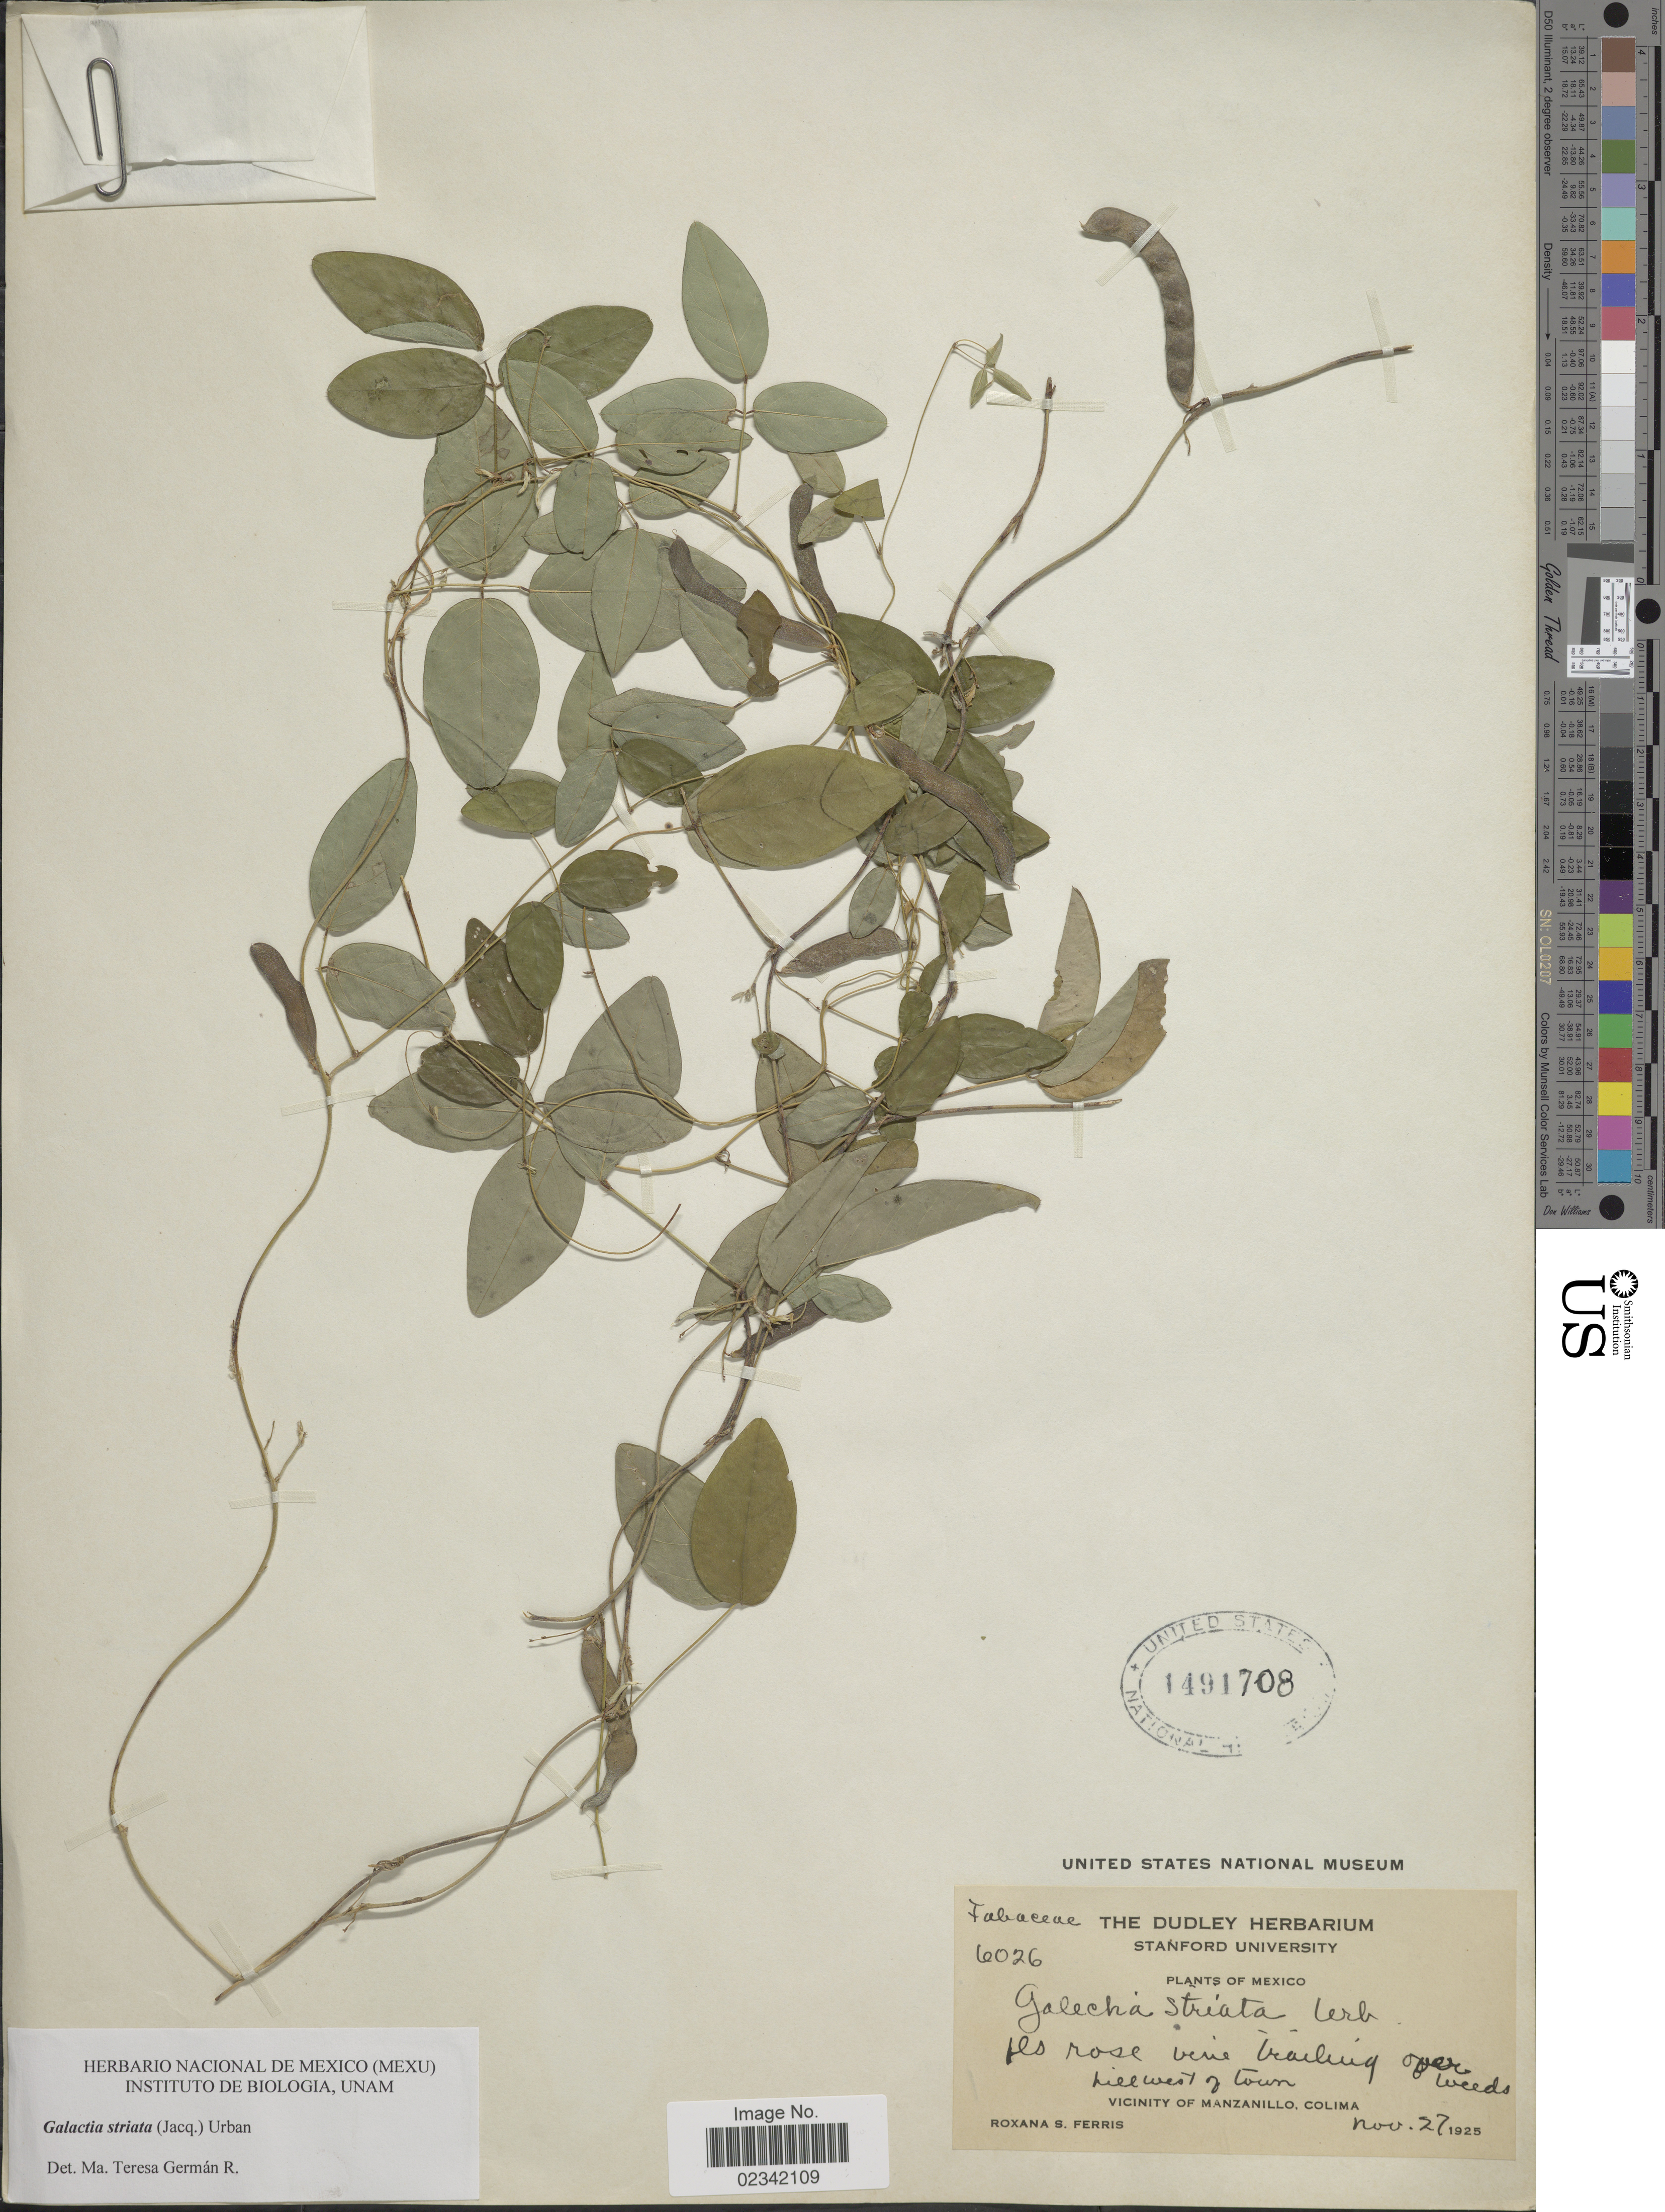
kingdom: Plantae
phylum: Tracheophyta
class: Magnoliopsida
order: Fabales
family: Fabaceae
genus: Galactia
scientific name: Galactia striata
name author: (Jacq.) Urb.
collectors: R. S. Ferris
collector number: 6026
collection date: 1925-11-27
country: Mexico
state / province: Colima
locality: Hillwesy of town, Vicinity of Manzanillo, Colima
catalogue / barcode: US 1491708